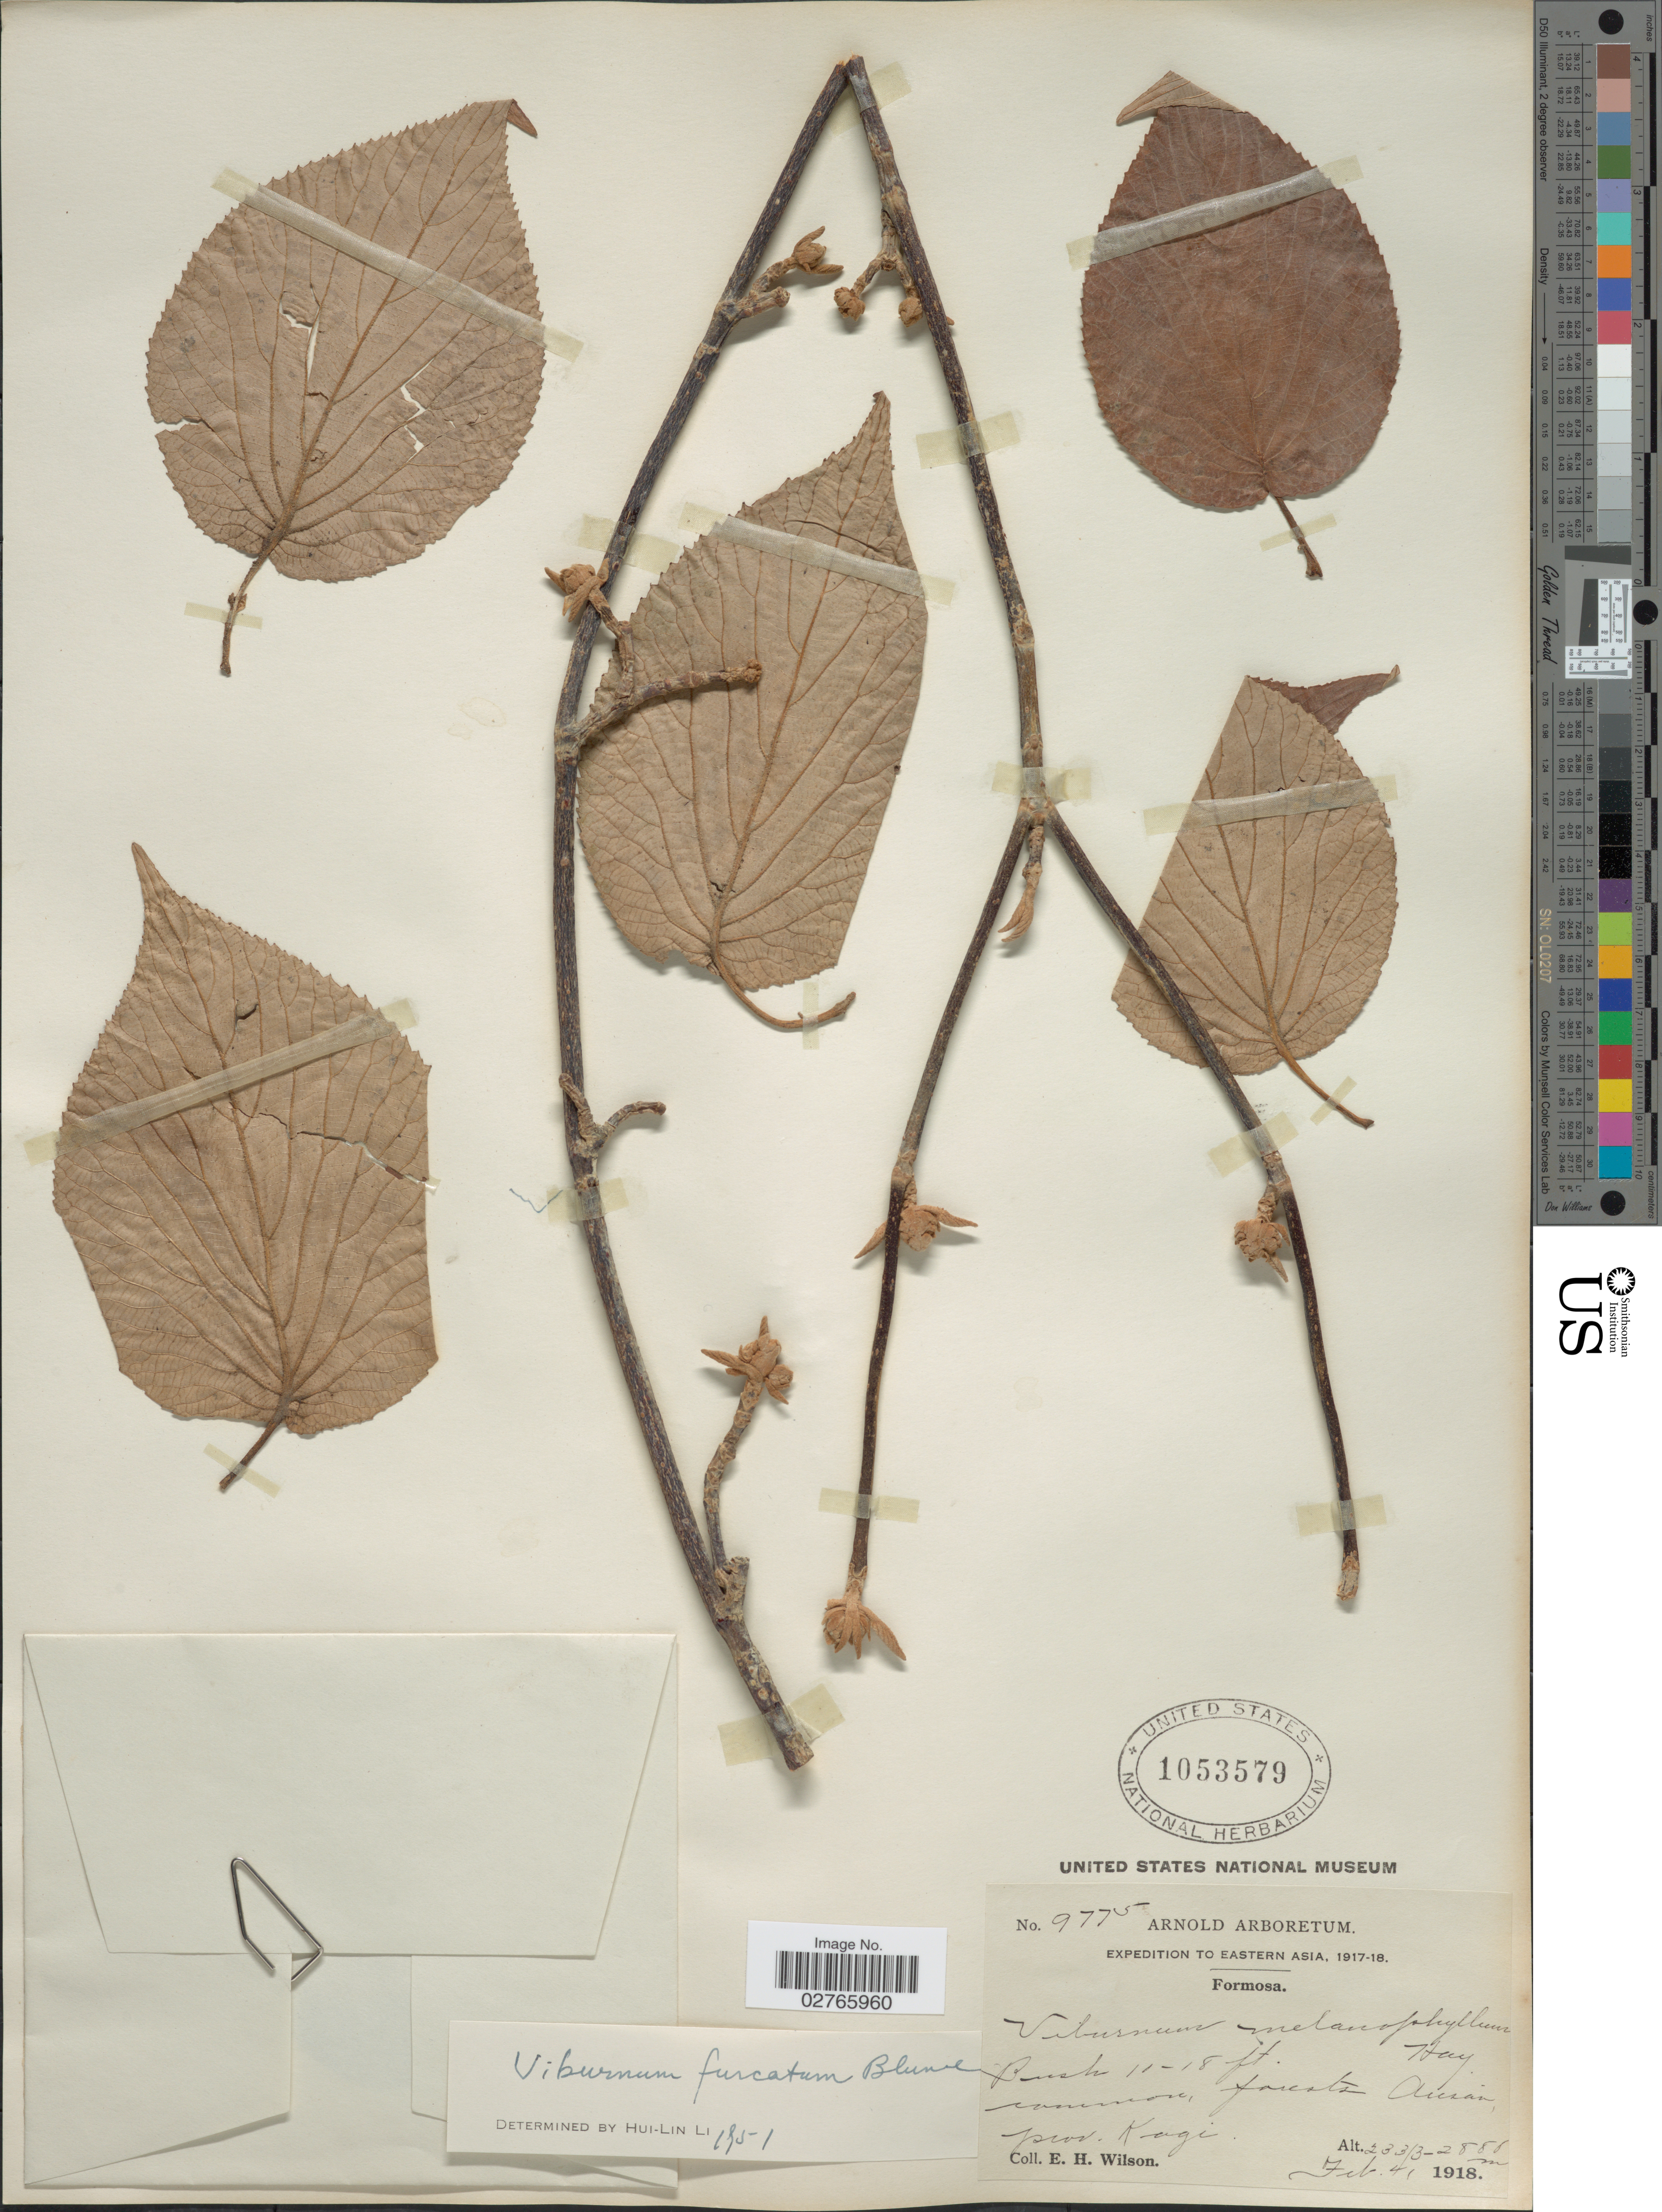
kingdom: Plantae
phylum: Tracheophyta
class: Magnoliopsida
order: Dipsacales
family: Viburnaceae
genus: Viburnum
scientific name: Viburnum furcatum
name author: Blume ex Maxim.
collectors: E. Wilson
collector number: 9775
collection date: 1918-02-06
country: Taiwan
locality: Eastern Asia. Formosa. forests Arisan. prov. Kagi.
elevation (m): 2333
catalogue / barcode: US 1053579